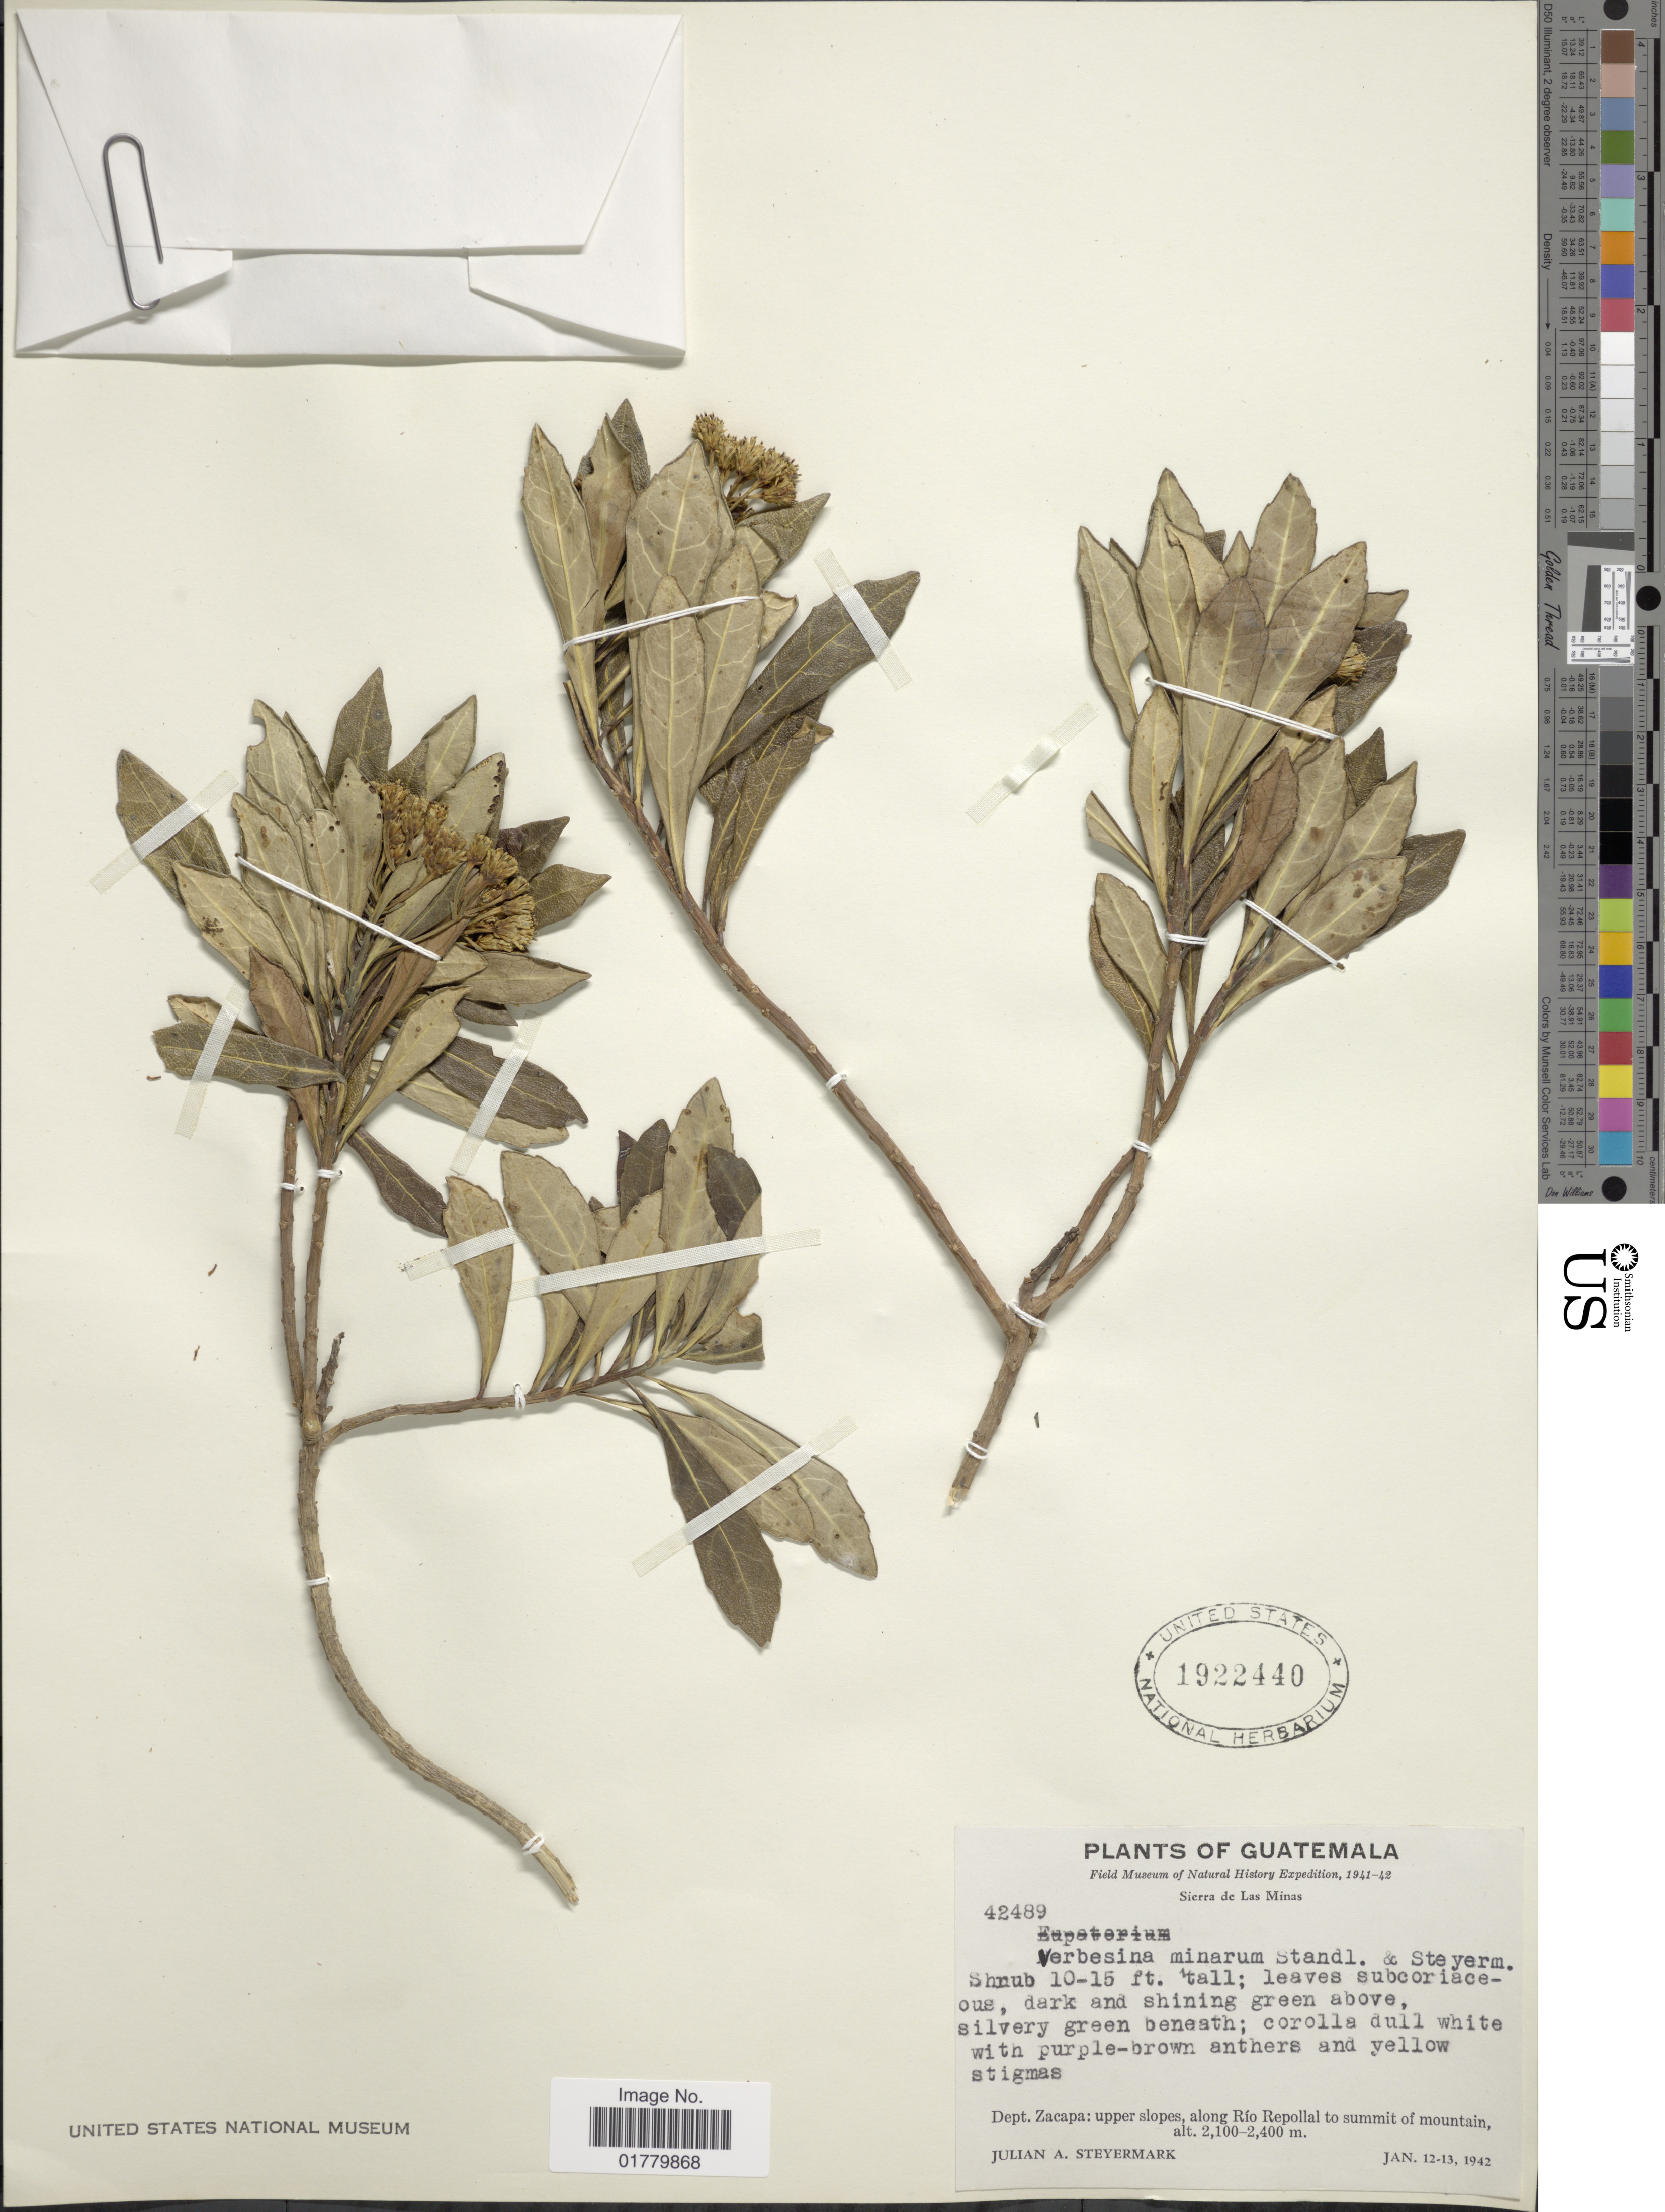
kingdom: Plantae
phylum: Tracheophyta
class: Magnoliopsida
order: Asterales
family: Asteraceae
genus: Verbesina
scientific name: Verbesina minarum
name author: Standl. & Steyerm.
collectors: J. Steyermark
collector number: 42489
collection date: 1942-01-12/1942-01-13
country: Guatemala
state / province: Zacapa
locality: Upper slopes, along Río Repollal to summit of mountain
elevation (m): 2100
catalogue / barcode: US 1922440